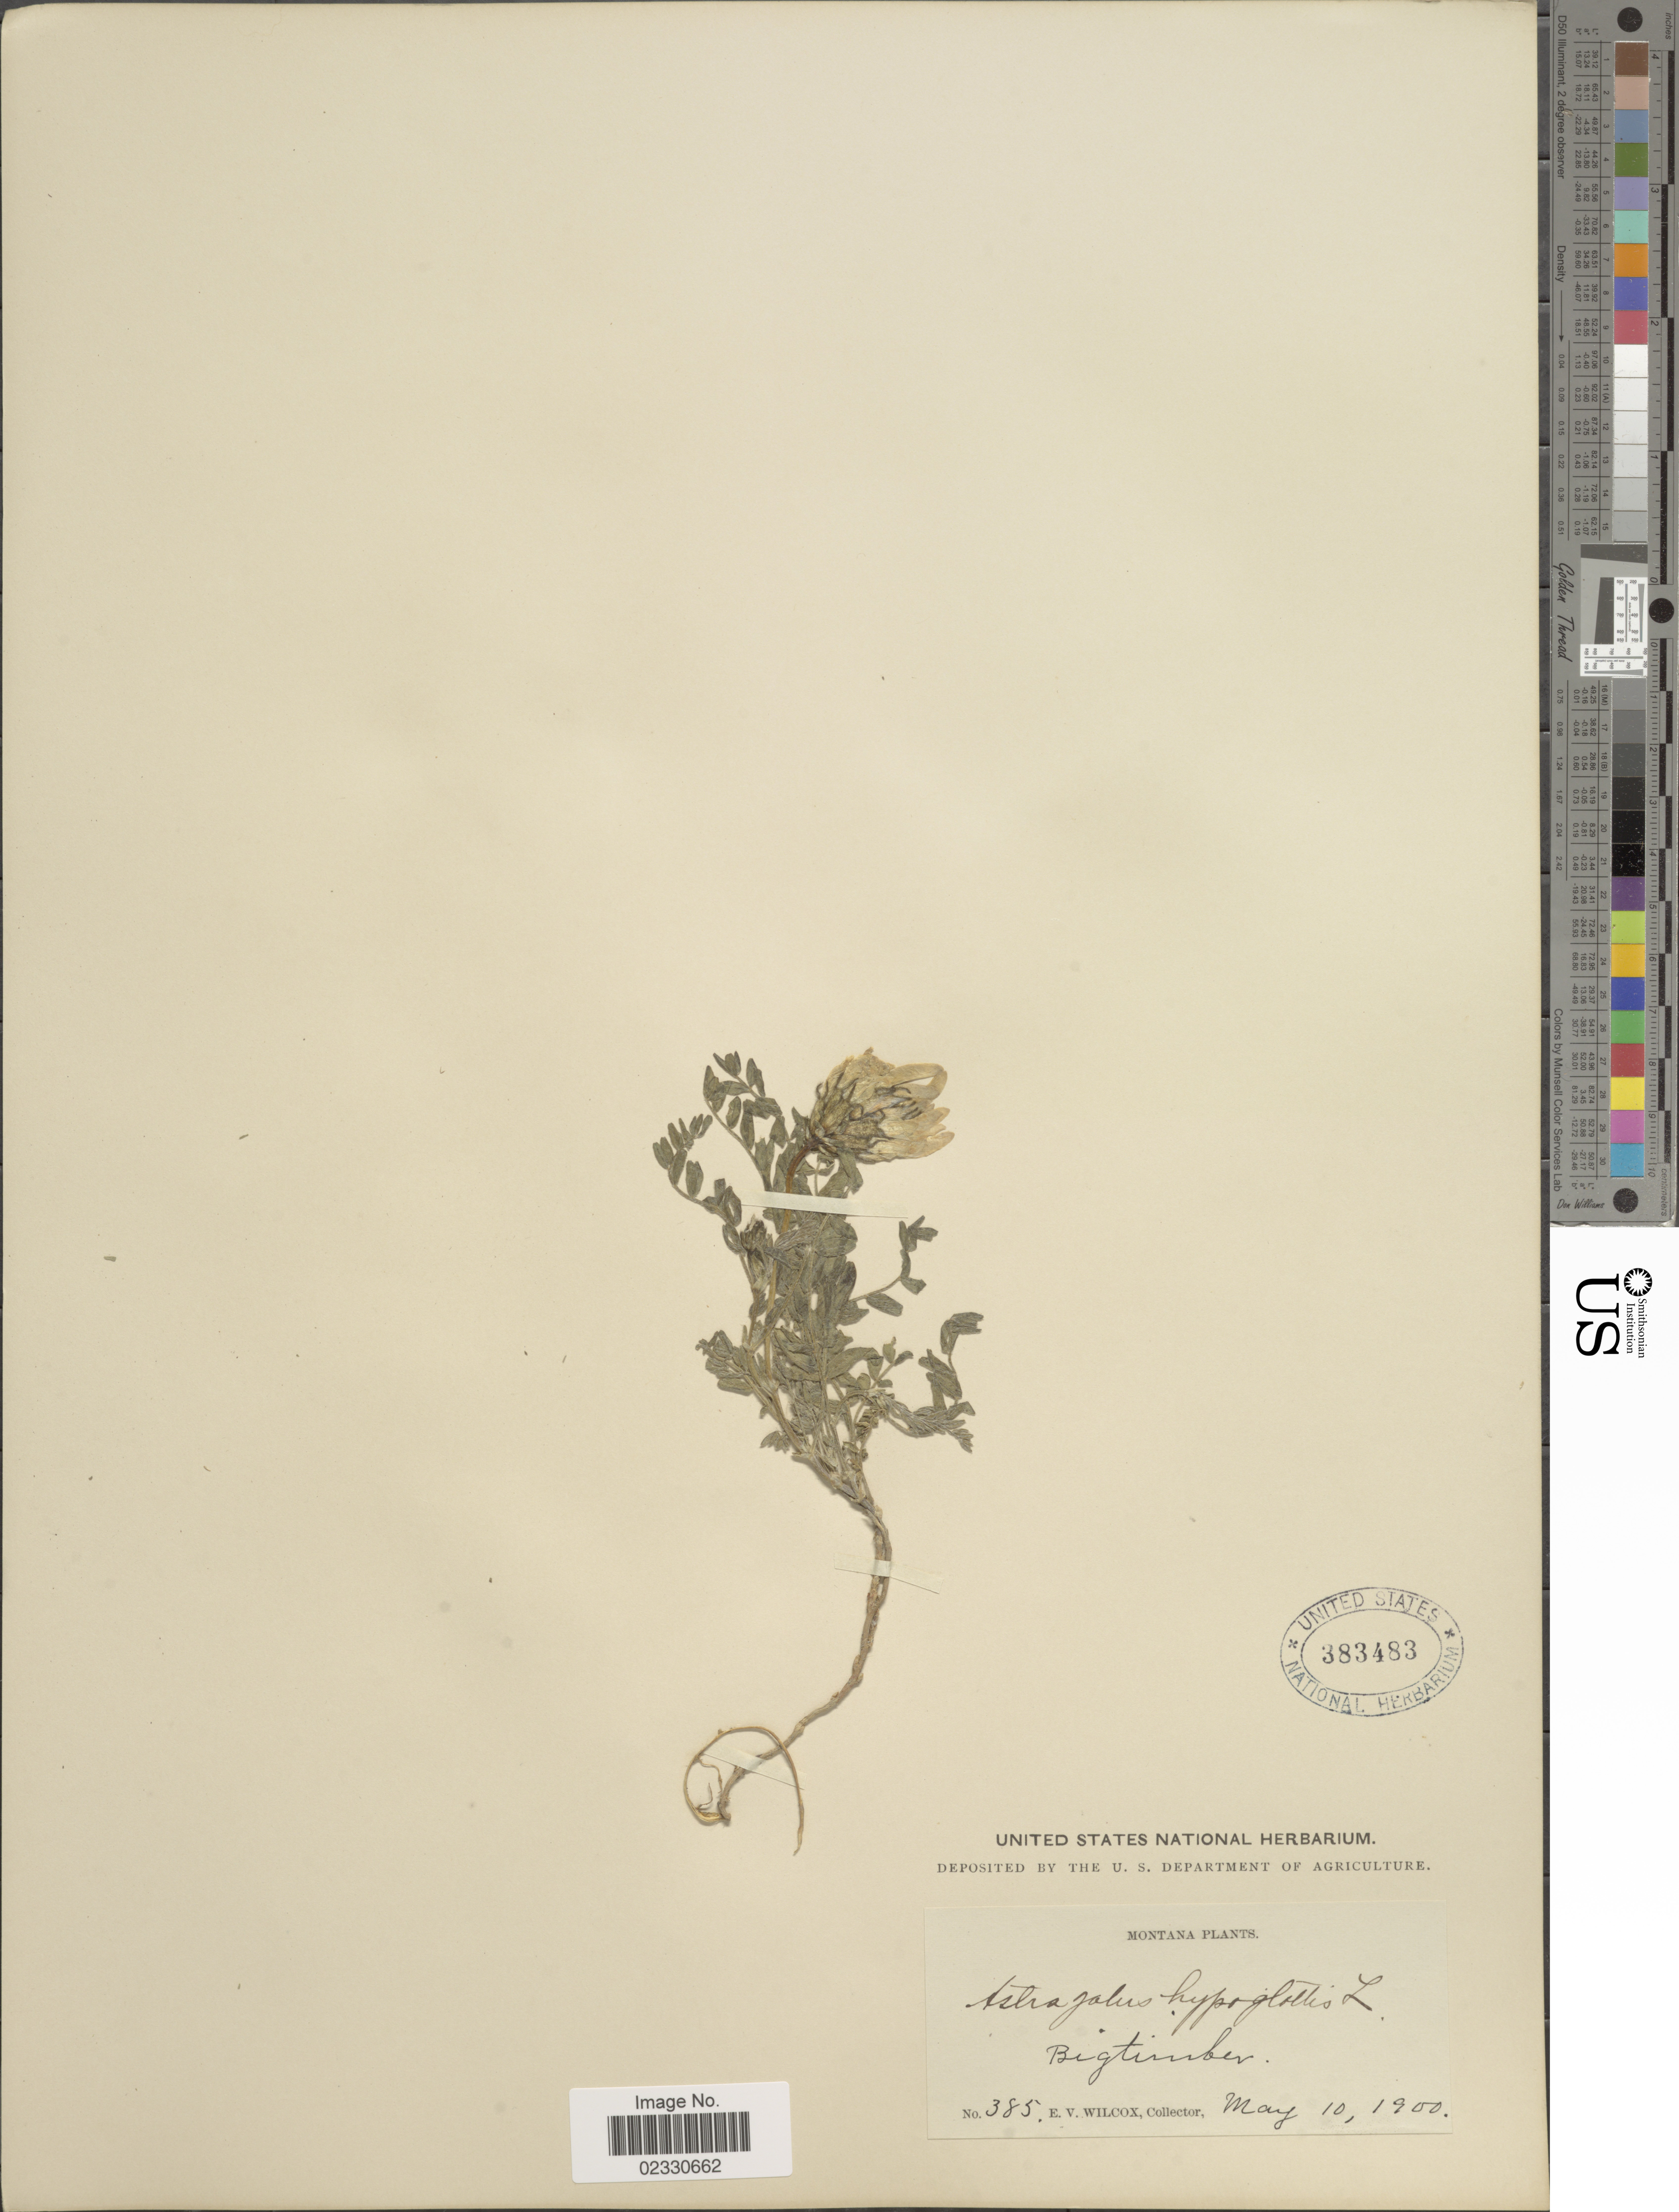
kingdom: Plantae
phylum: Tracheophyta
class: Magnoliopsida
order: Fabales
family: Fabaceae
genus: Astragalus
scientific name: Astragalus dasyglottis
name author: DC.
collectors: E. V. Wilcox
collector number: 385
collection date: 1900-05-10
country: United States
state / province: Montana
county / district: Sweet Grass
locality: Big Timber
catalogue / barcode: US 383483